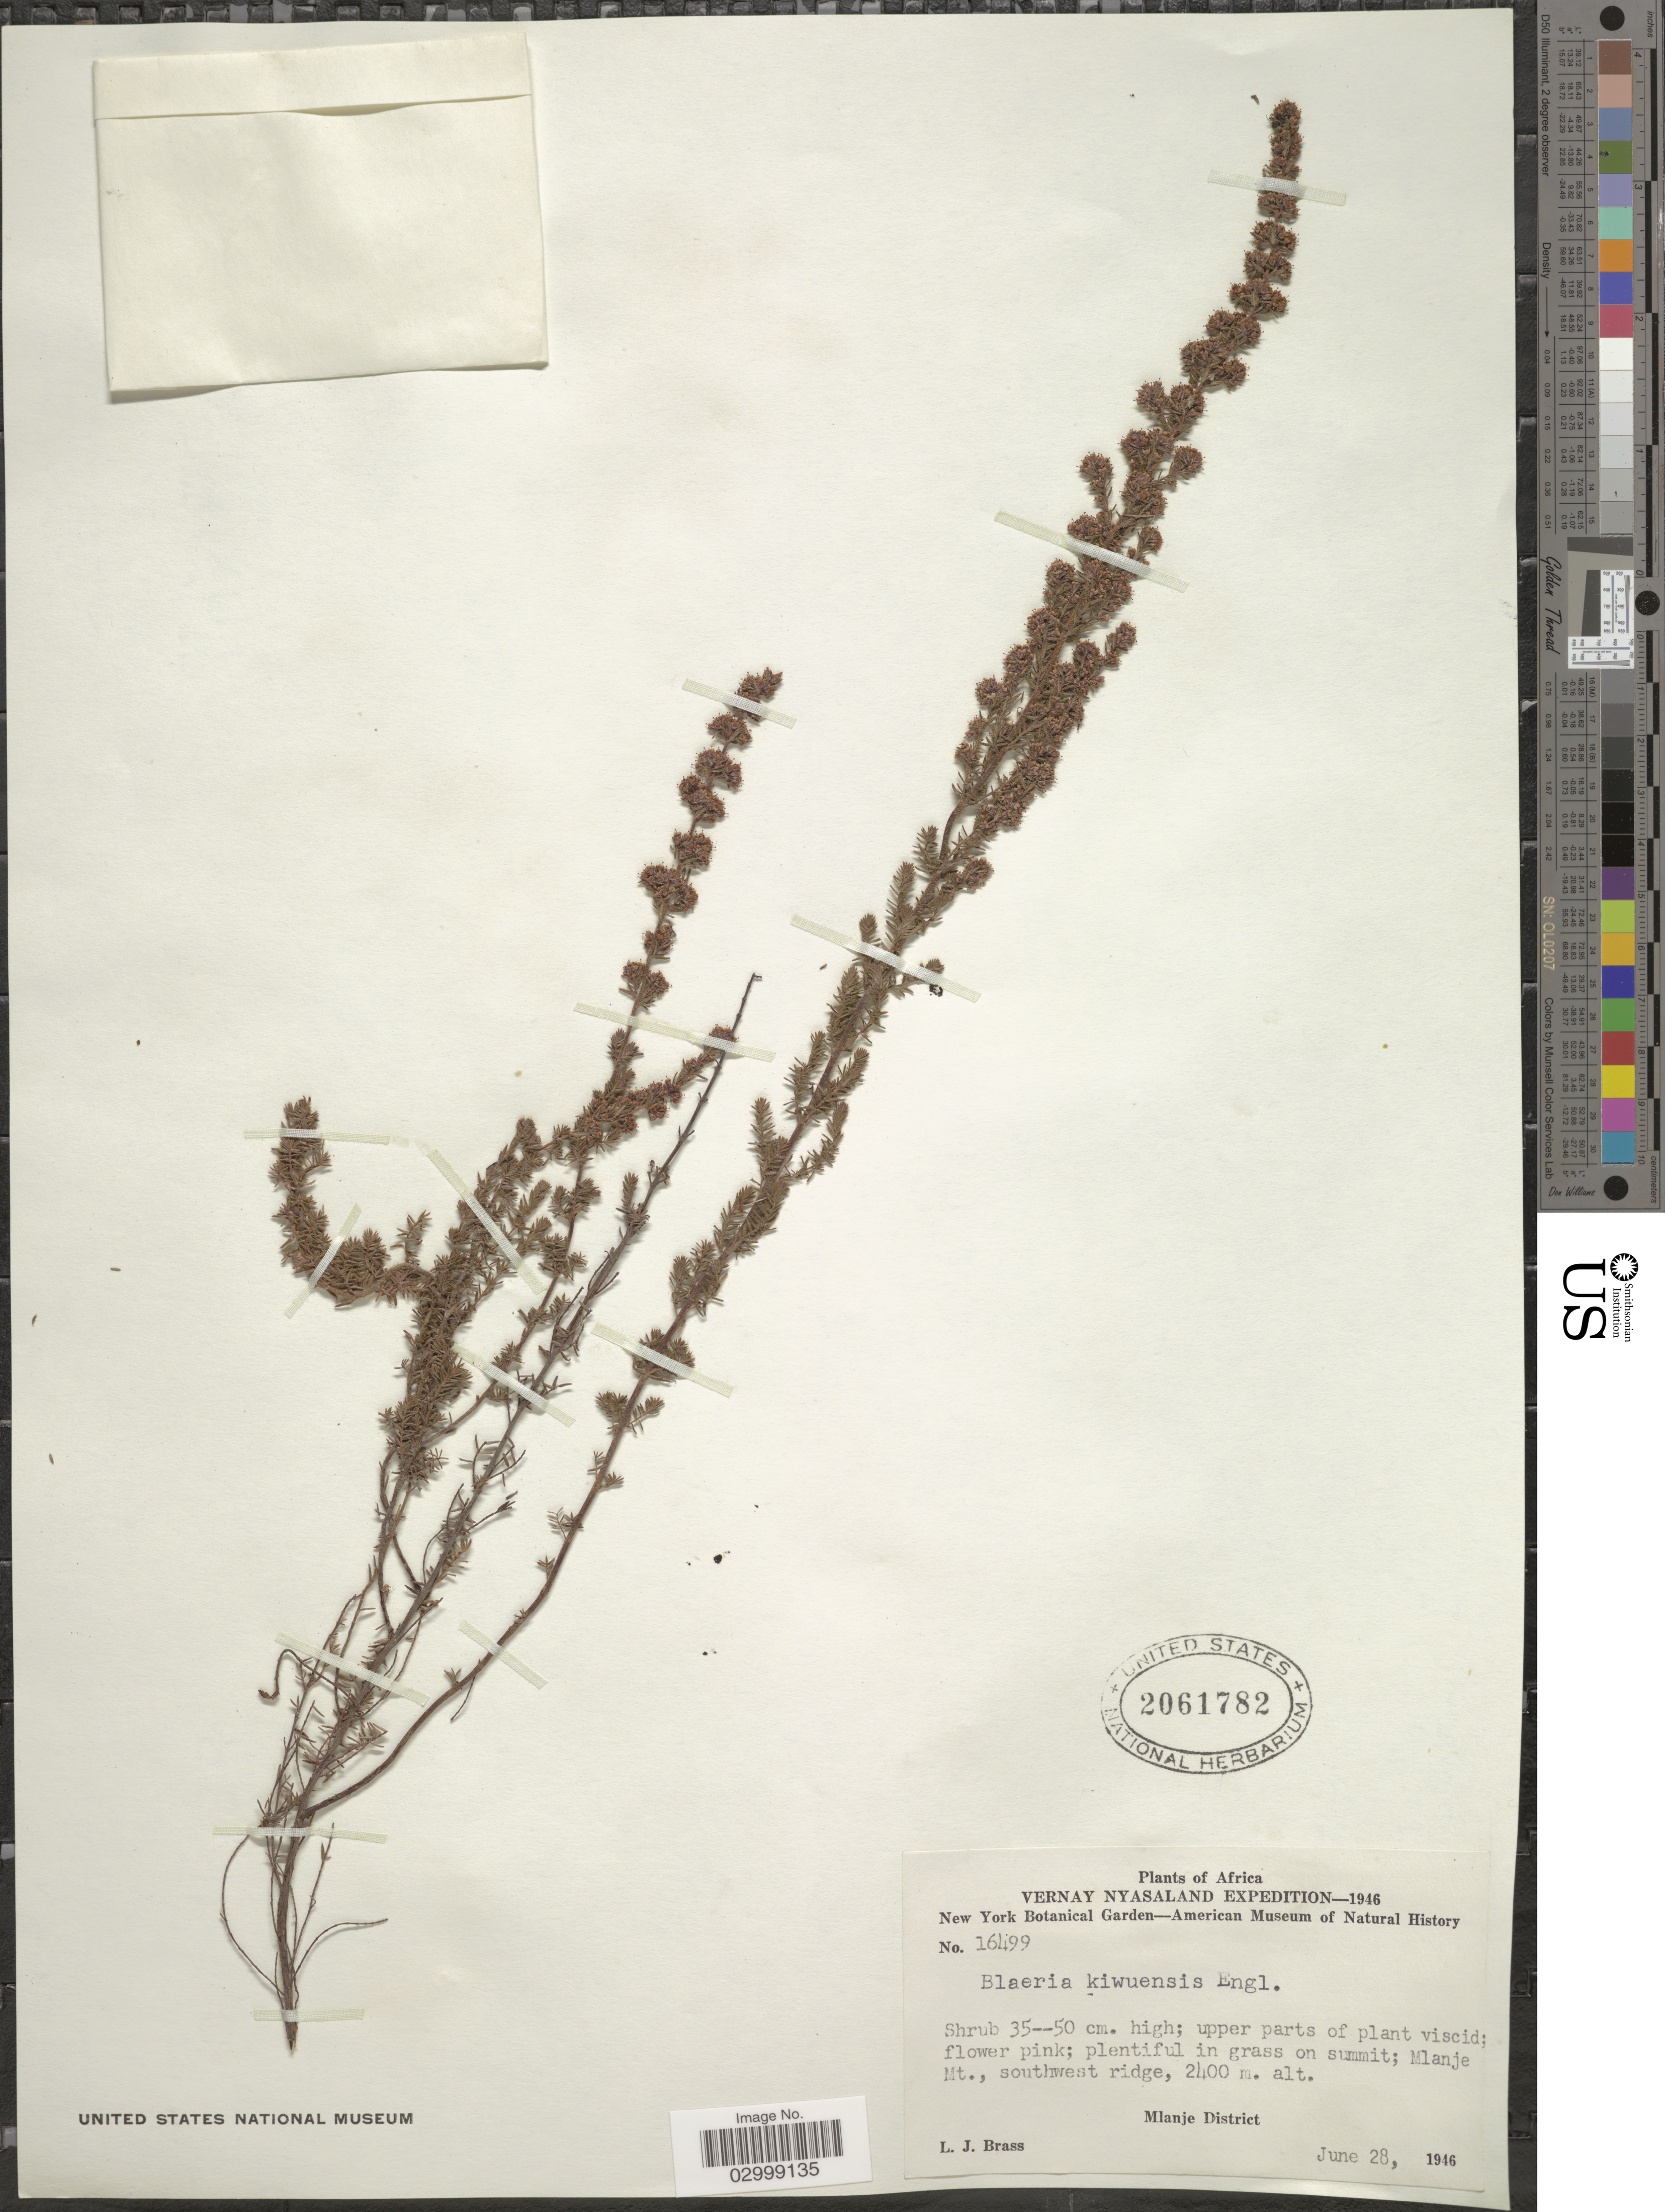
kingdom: Plantae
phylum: Tracheophyta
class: Magnoliopsida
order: Ericales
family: Ericaceae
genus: Blaeria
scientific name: Blaeria kiwuensis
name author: Engl.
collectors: L. J. Brass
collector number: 16499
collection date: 1946-06-28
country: Malawi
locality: Vernay Nyasaland, Mlanje Mt., southwest ridge, Mlanje District.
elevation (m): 2400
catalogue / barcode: US 2061782